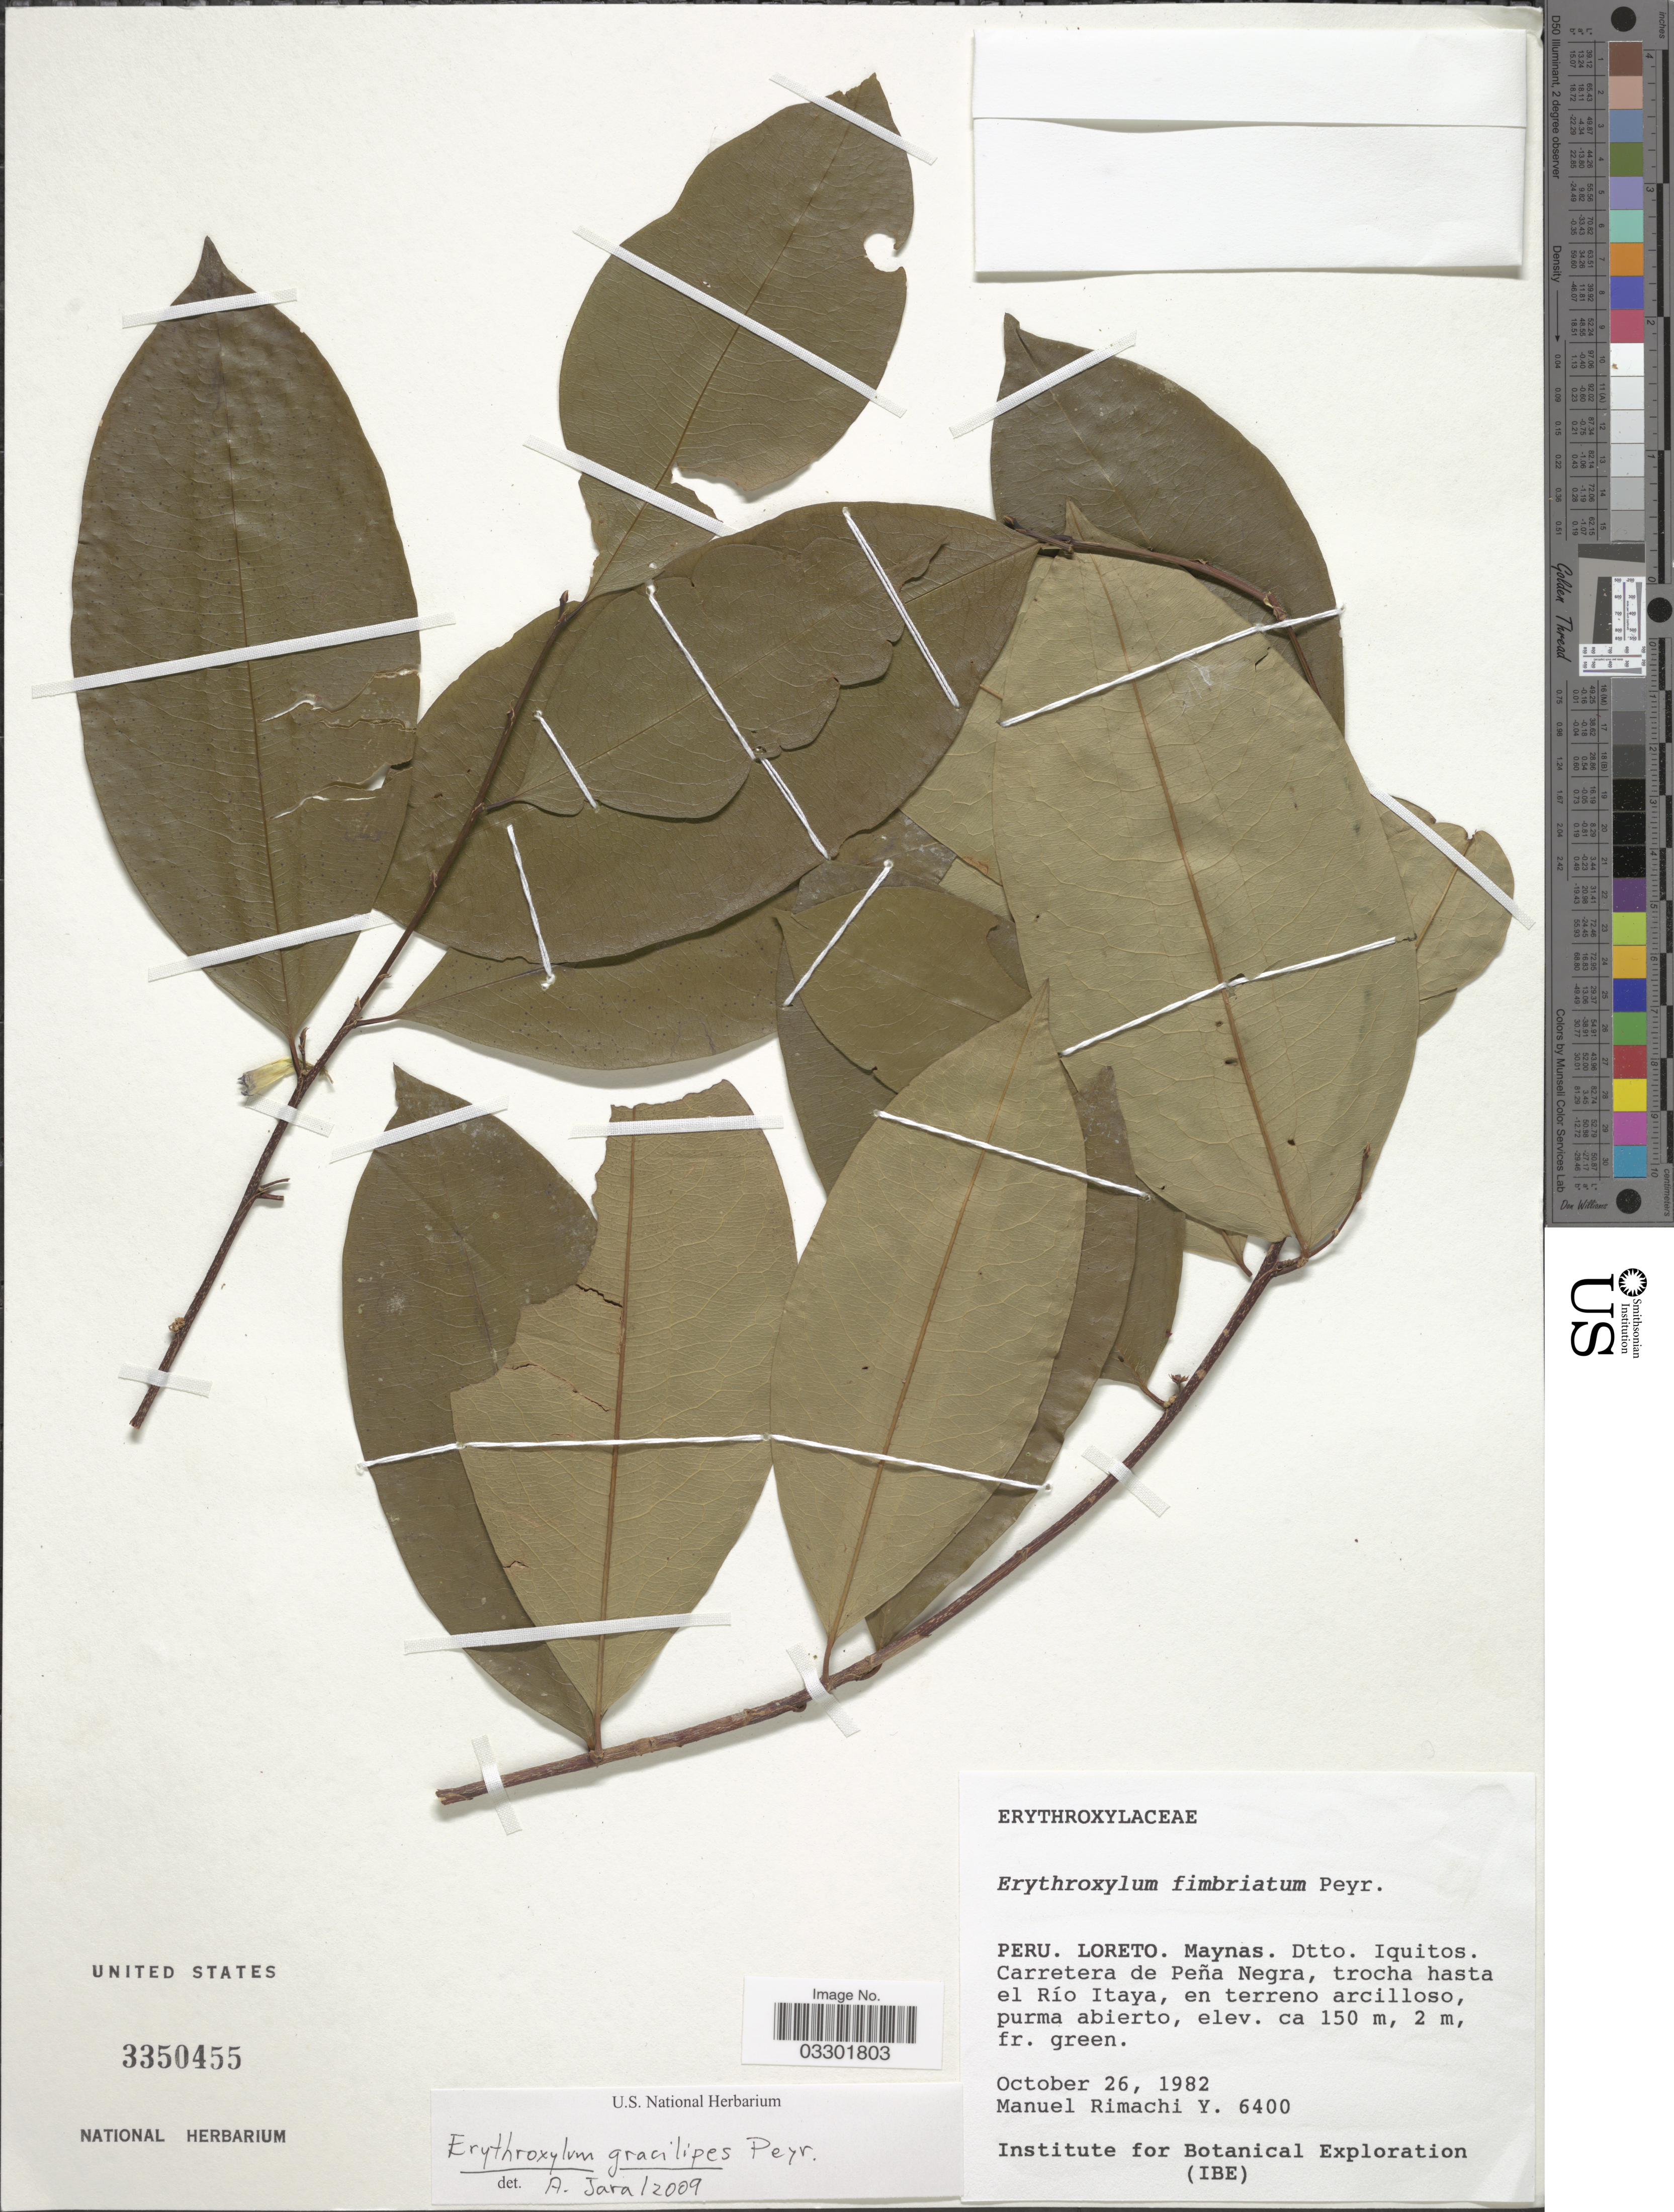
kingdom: Plantae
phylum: Tracheophyta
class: Magnoliopsida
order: Malpighiales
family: Erythroxylaceae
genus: Erythroxylum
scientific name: Erythroxylum gracilipes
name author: Peyr.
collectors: M. Rimachi Y.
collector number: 6400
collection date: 1982-10-26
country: Peru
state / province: Loreto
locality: Maynas. Dtto. Iquitos. Carretera de Peña Negra, trocha hasta el Río Itaya.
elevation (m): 150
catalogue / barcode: US 3350455